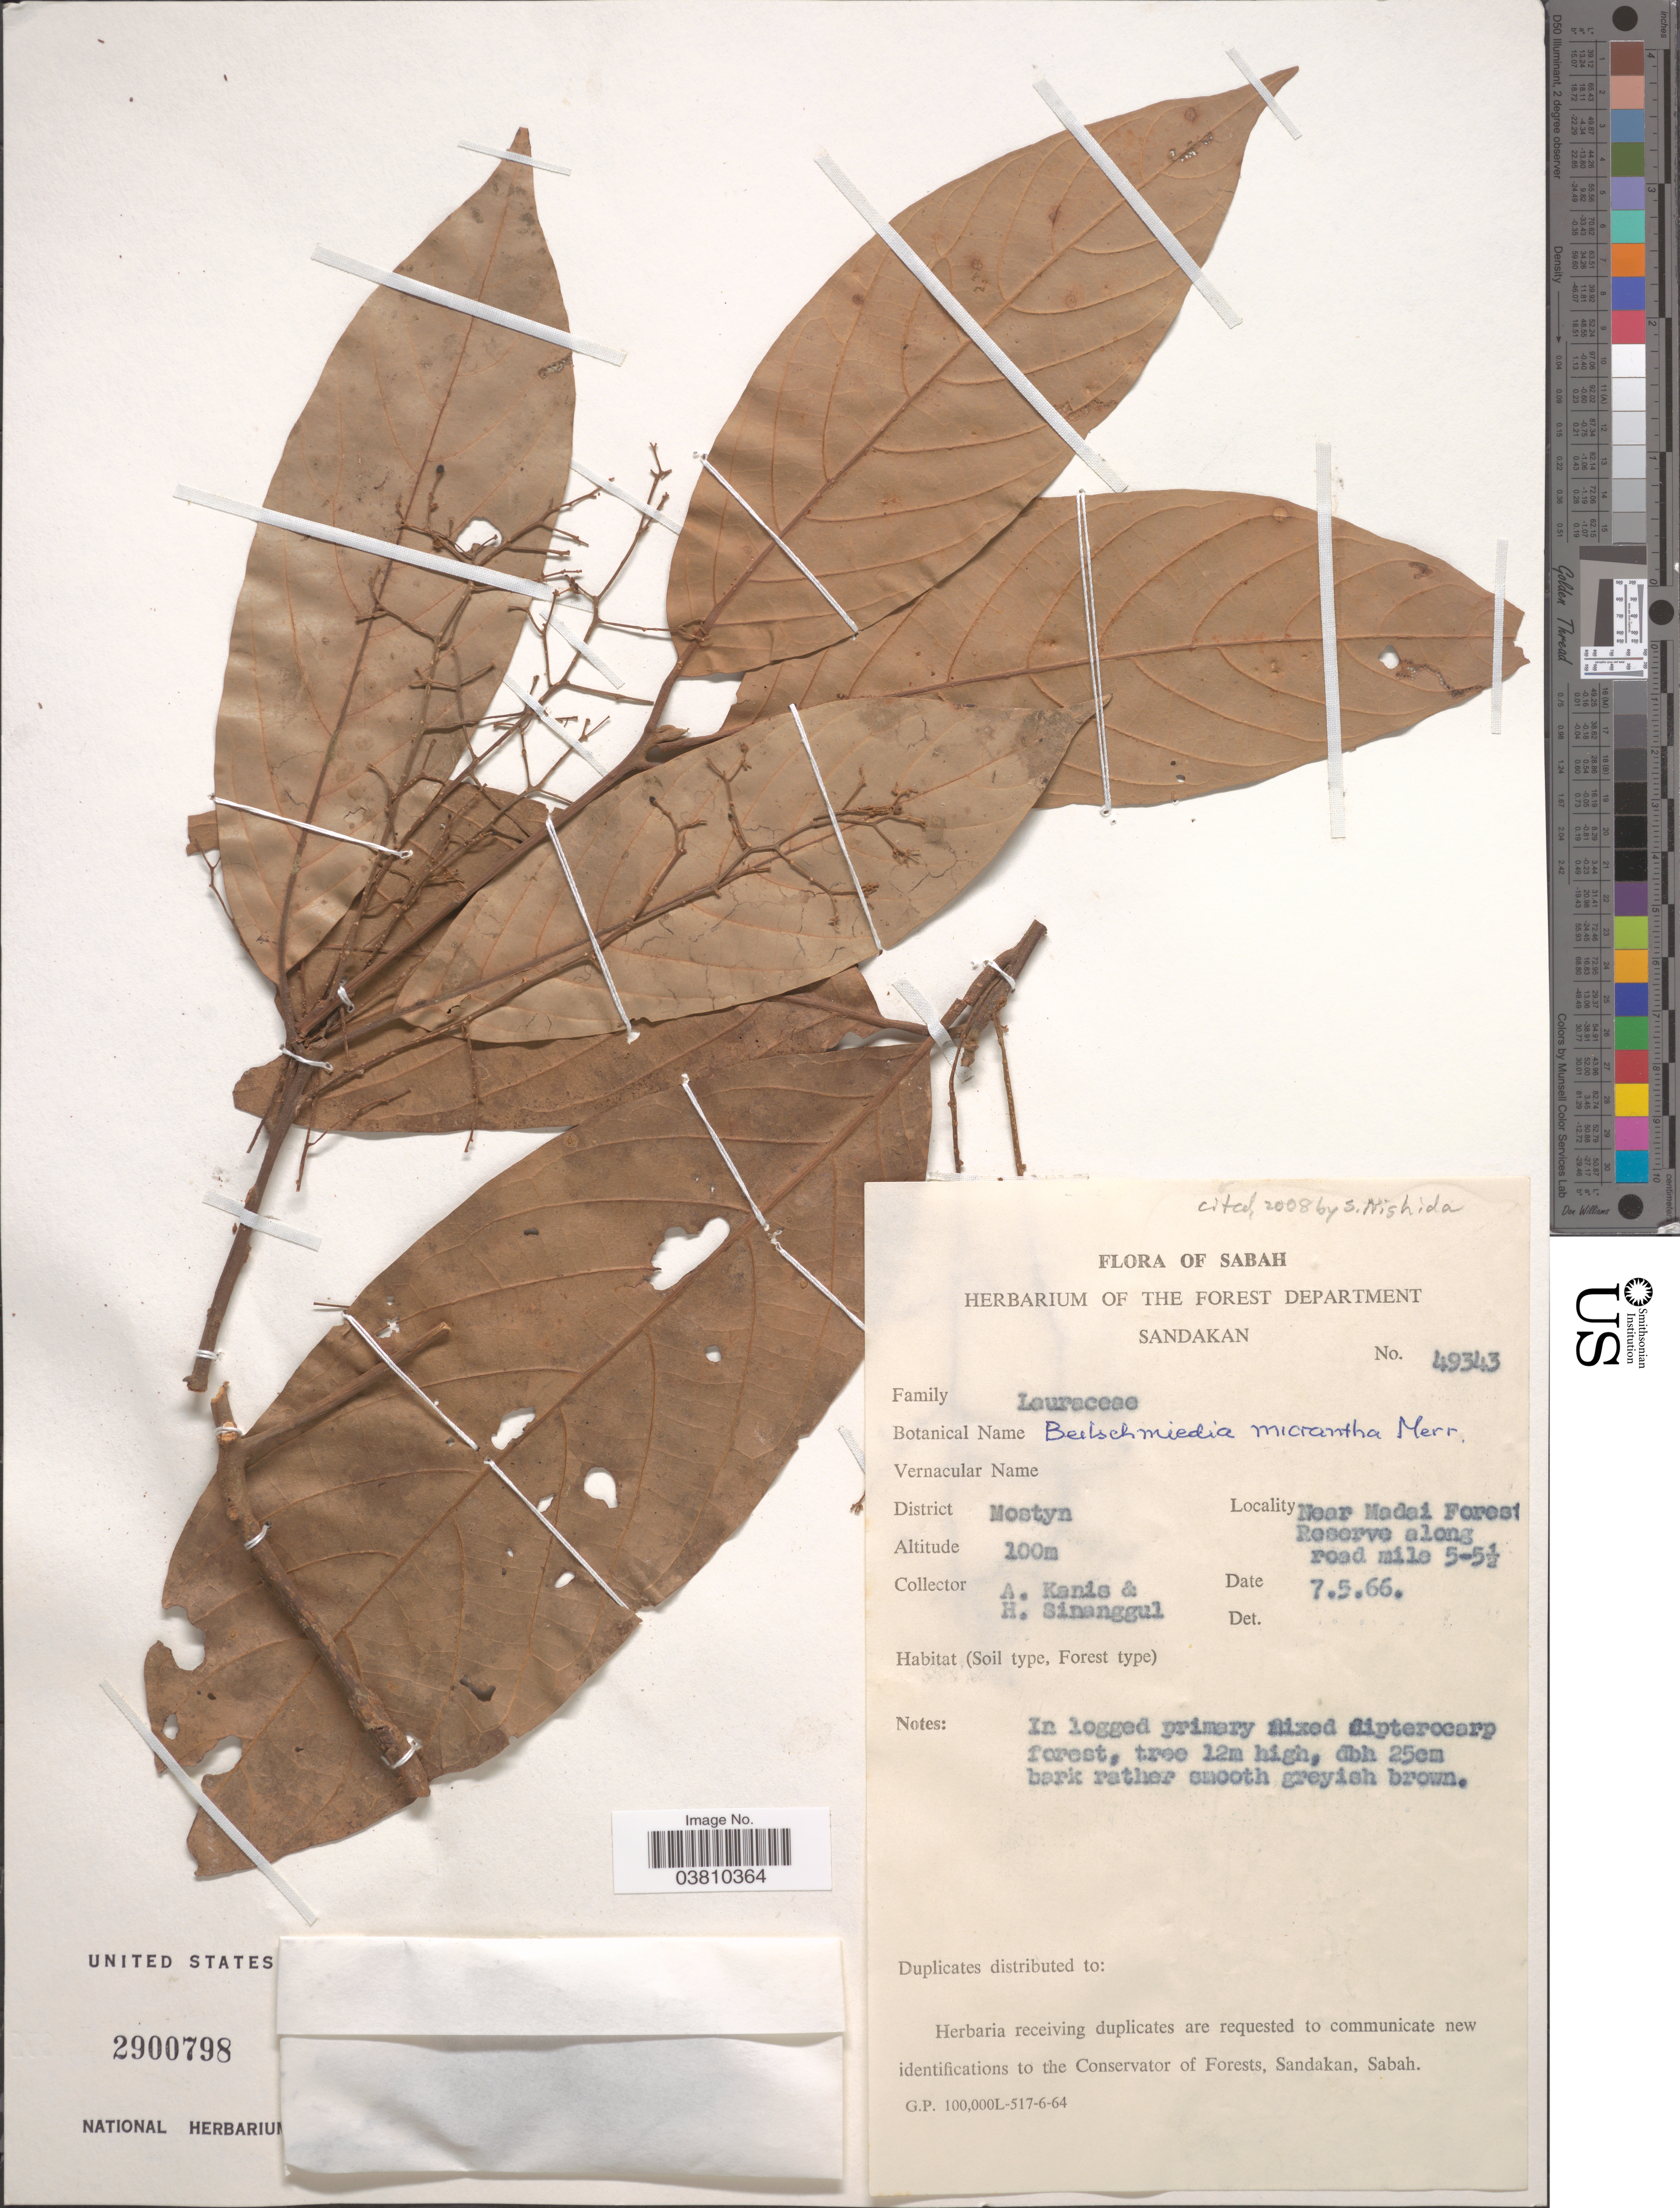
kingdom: Plantae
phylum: Tracheophyta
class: Magnoliopsida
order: Laurales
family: Lauraceae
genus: Beilschmiedia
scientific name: Beilschmiedia micrantha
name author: Merr.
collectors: A. Kanis & H. Sinanggul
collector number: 49343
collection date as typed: Transcribed d/m/y: 7/5/66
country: Malaysia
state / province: Sabah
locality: District Mostyn. Near Madai Forest Reserve along road mile 5-5½.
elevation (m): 100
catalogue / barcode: US 2900798